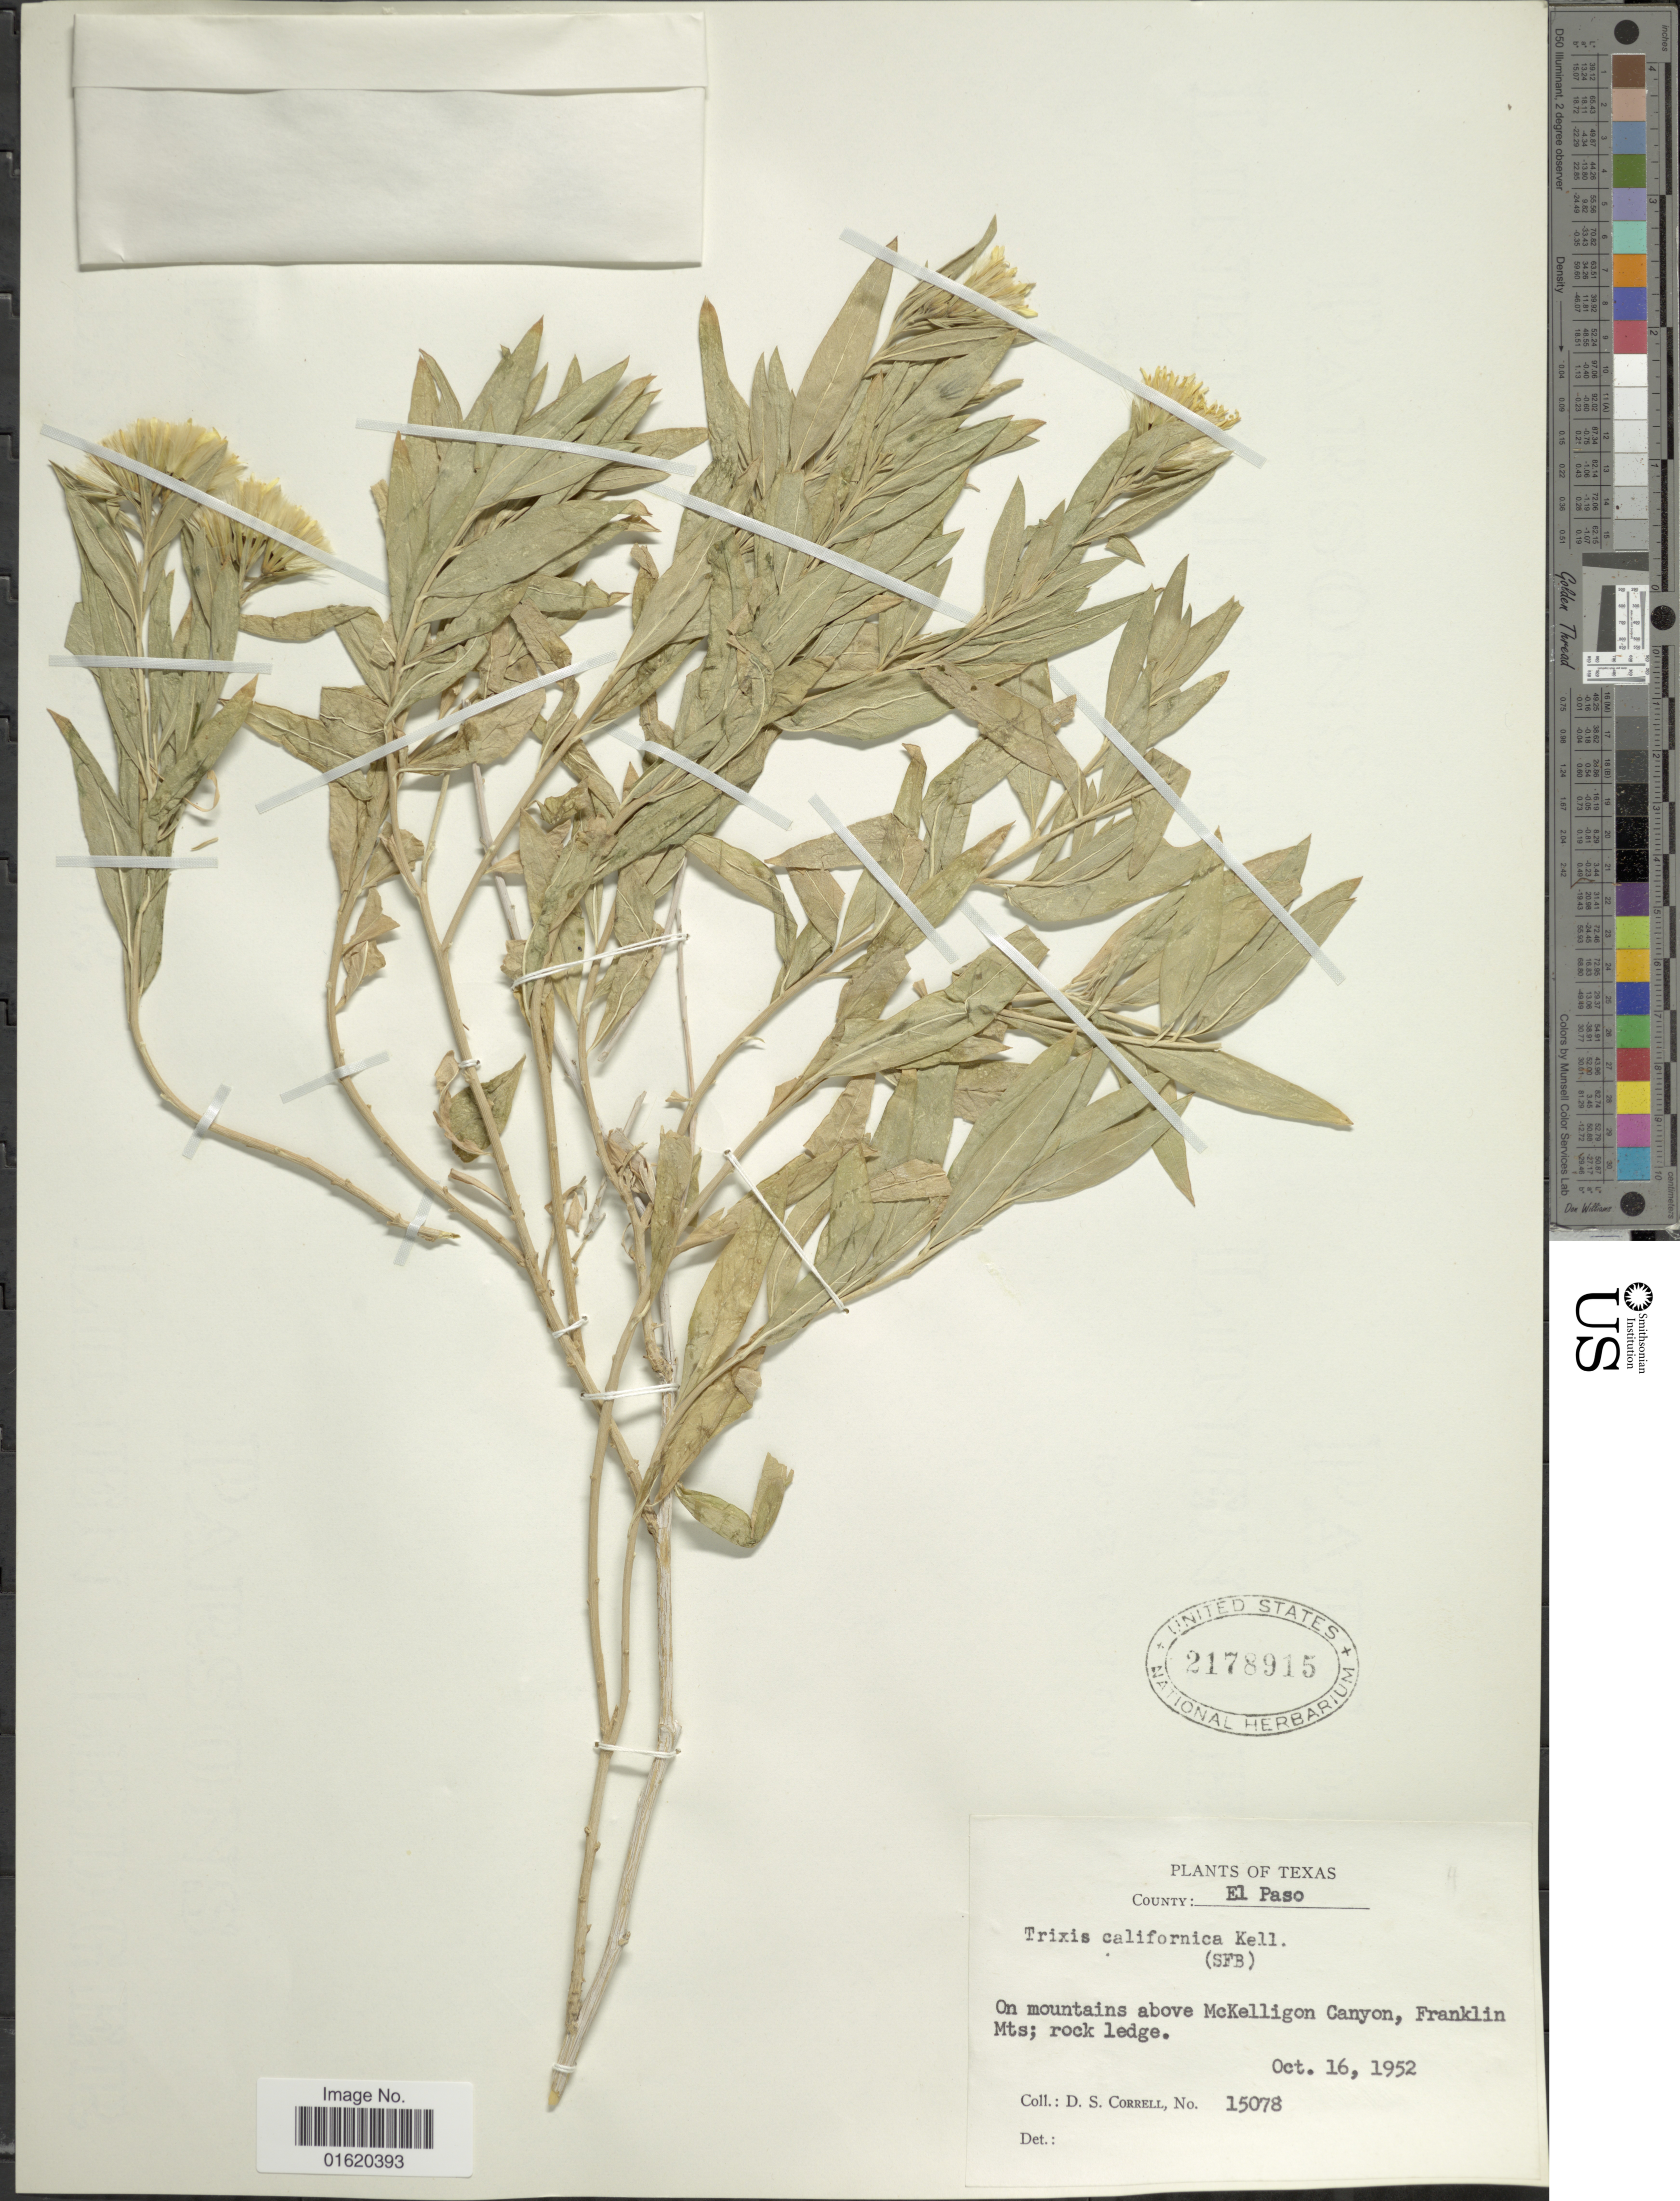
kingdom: Plantae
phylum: Tracheophyta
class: Magnoliopsida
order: Asterales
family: Asteraceae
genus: Trixis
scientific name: Trixis californica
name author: Kellogg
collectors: D. S. Correll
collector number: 15078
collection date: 1952-10-16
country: United States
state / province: Texas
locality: County: El Paso, on mountains above McKelligon Canyon, Franklin Mts; rocky ledge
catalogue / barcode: US 2178915